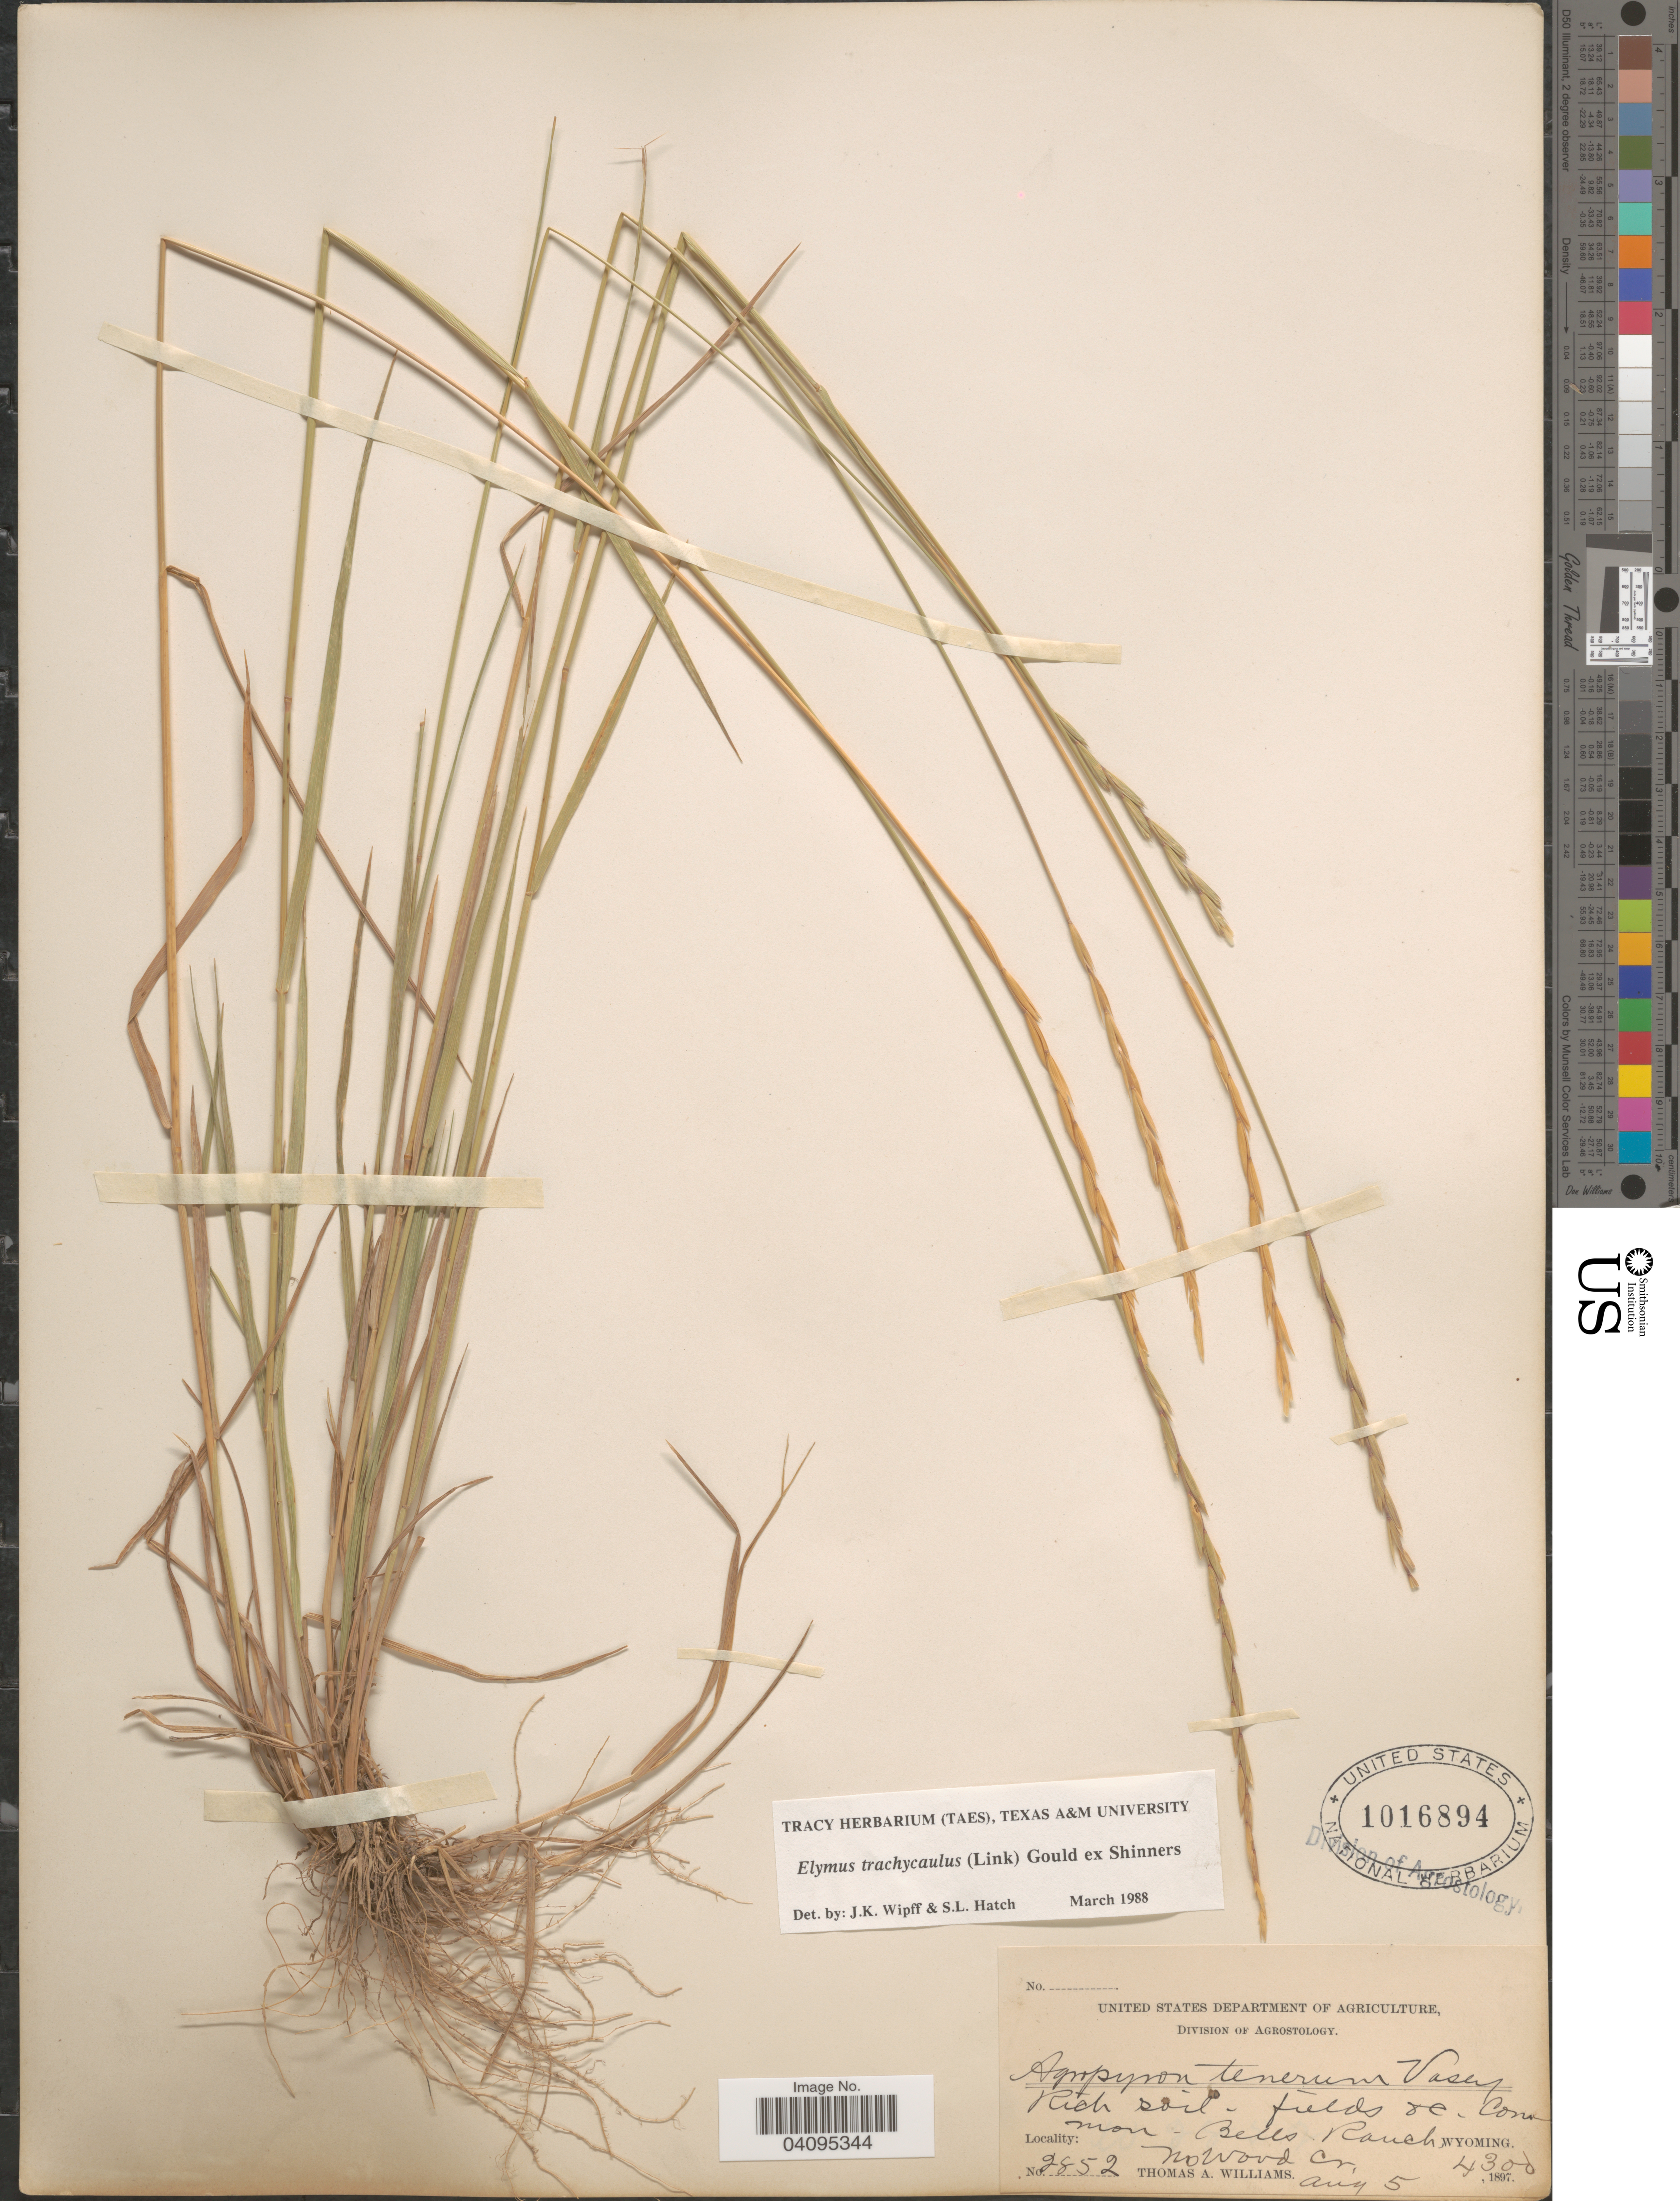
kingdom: Plantae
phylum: Tracheophyta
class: Liliopsida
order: Poales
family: Poaceae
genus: Elymus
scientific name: Elymus trachycaulus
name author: (Link) Gould ex Shinners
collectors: T. A. Williams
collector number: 2852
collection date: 1897-08-05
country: United States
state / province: Wyoming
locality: Rich soil - fields. Bells Ranch. No Wood Cr.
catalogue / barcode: US 1016894